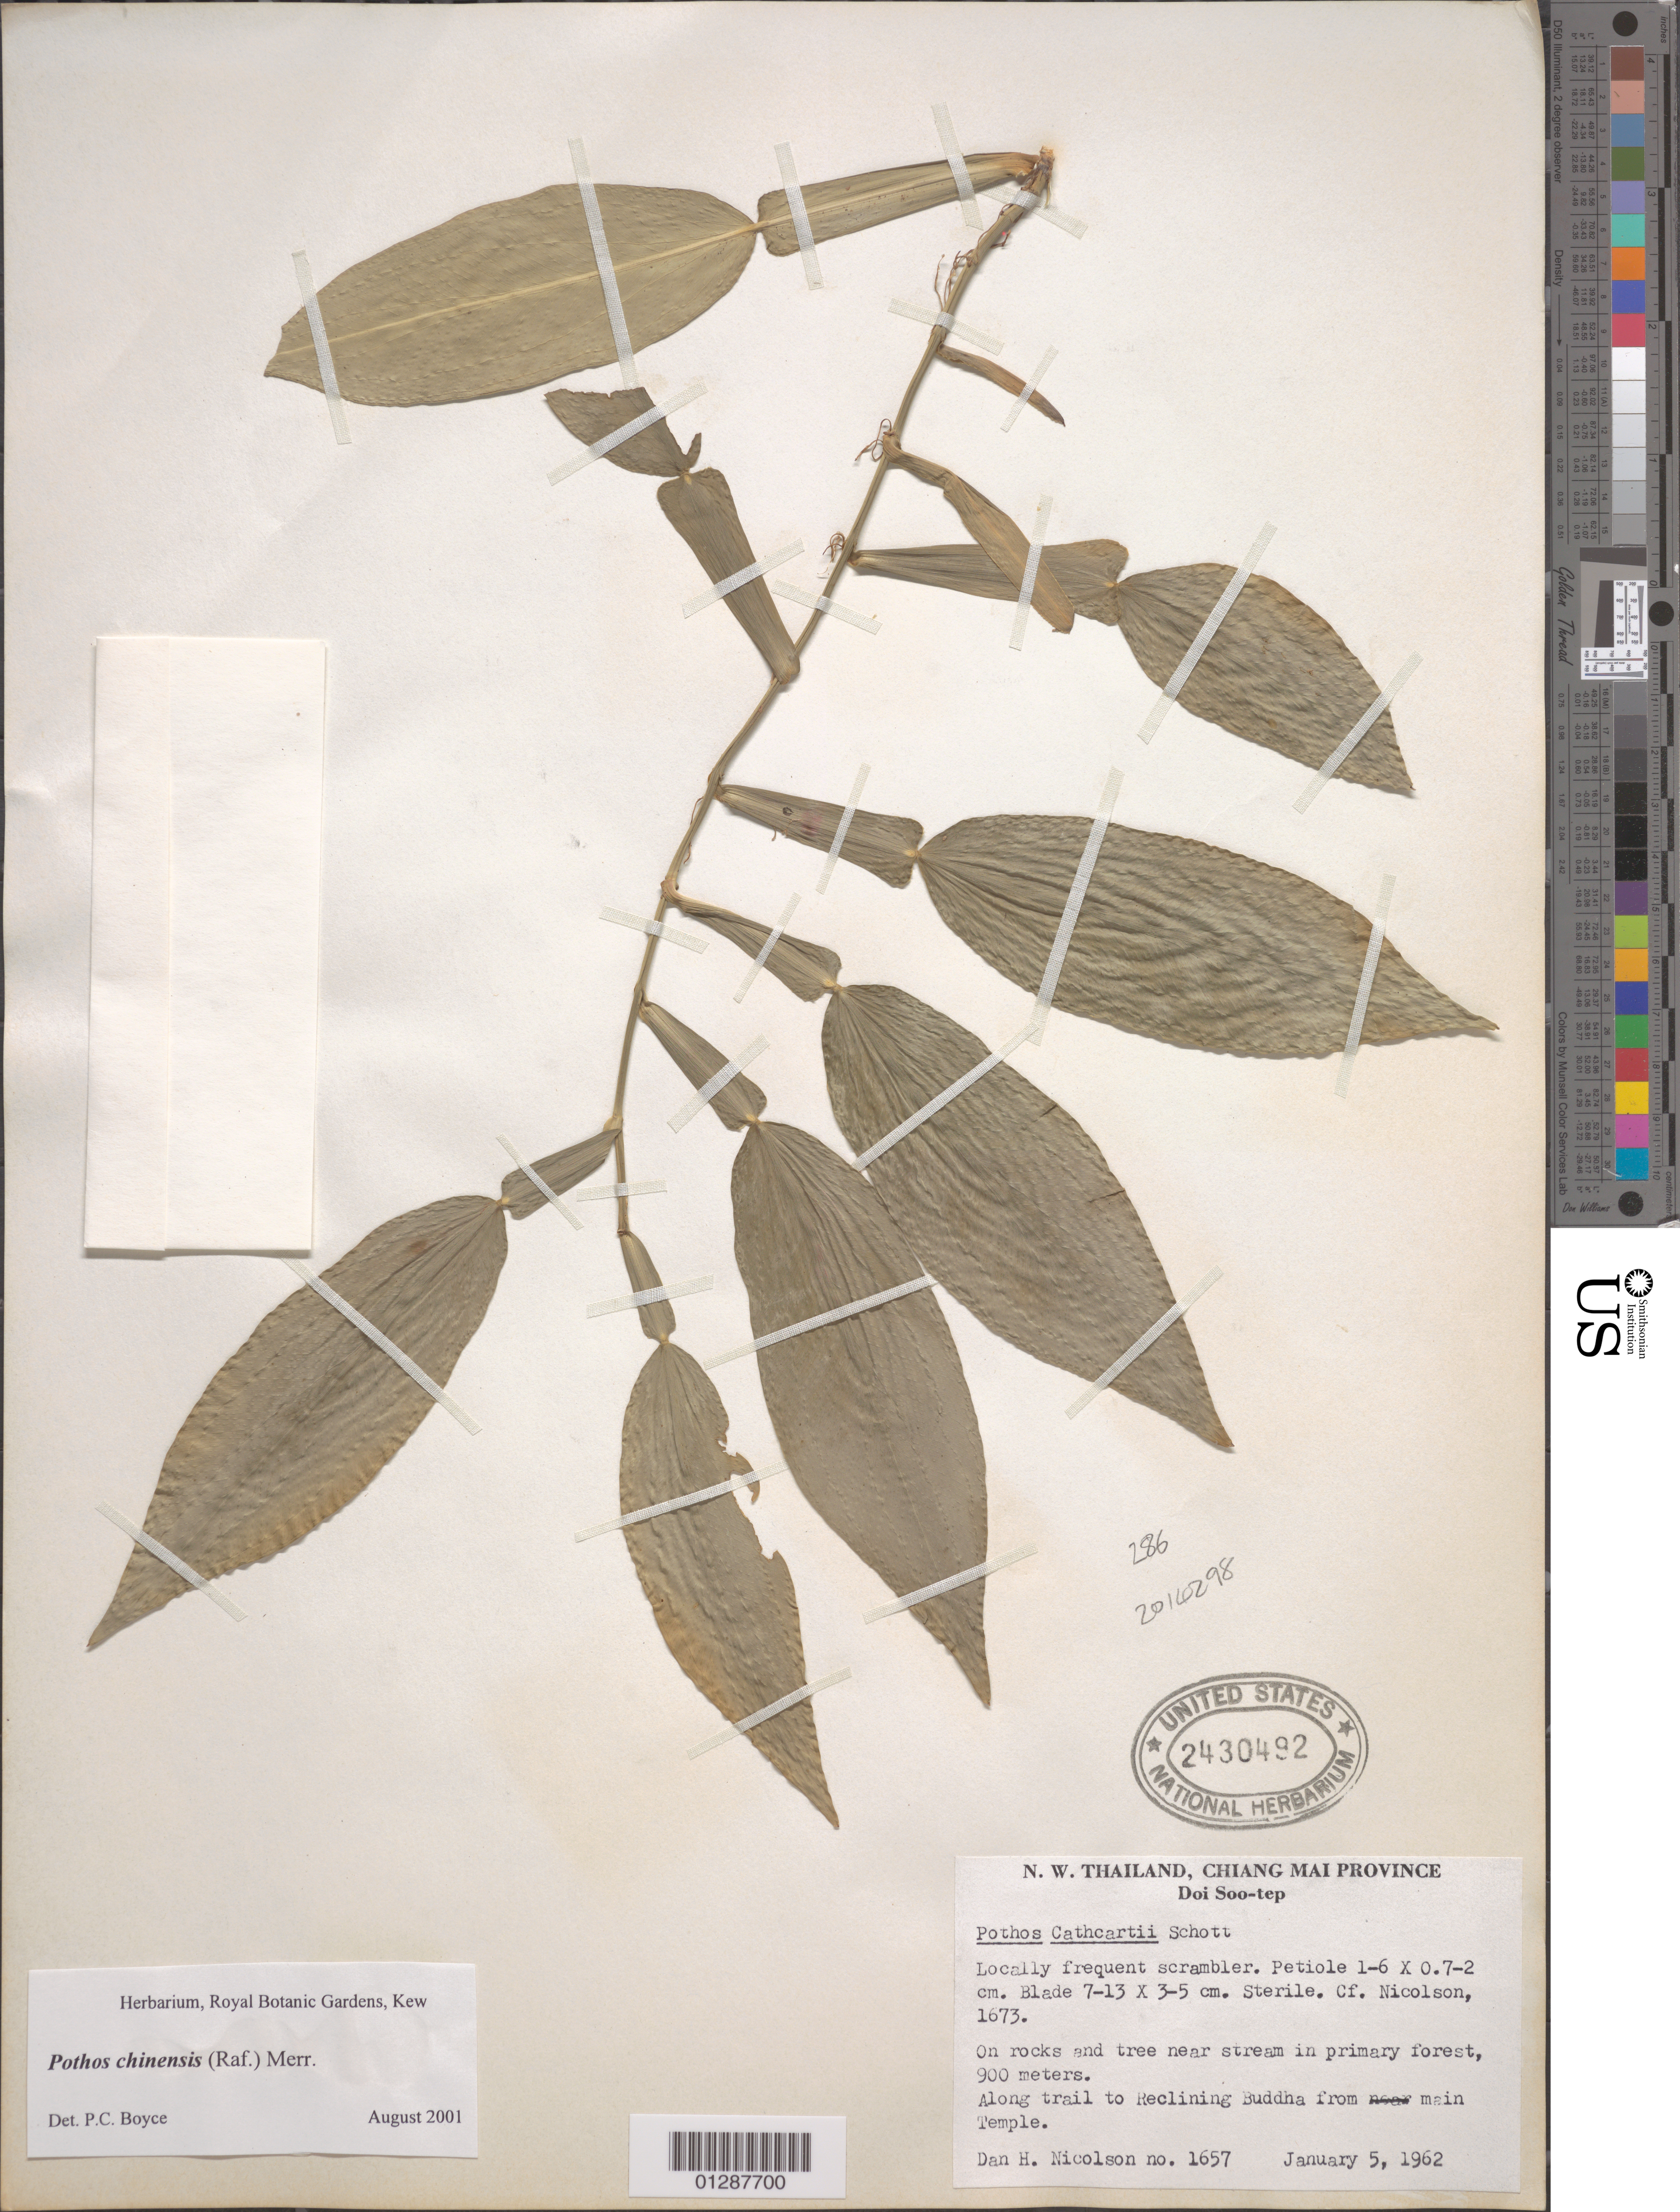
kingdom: Plantae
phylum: Tracheophyta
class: Liliopsida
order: Alismatales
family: Araceae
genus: Pothos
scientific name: Pothos chinensis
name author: (Raf.) Merr.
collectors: D. H. Nicolson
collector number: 1657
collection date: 1962-01-05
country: Thailand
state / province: Chiang Mai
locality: N. W. Thailand. Doi Soo-tep. Along trail to Reclining Buddha from main Temple.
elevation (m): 900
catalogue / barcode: US 2430492